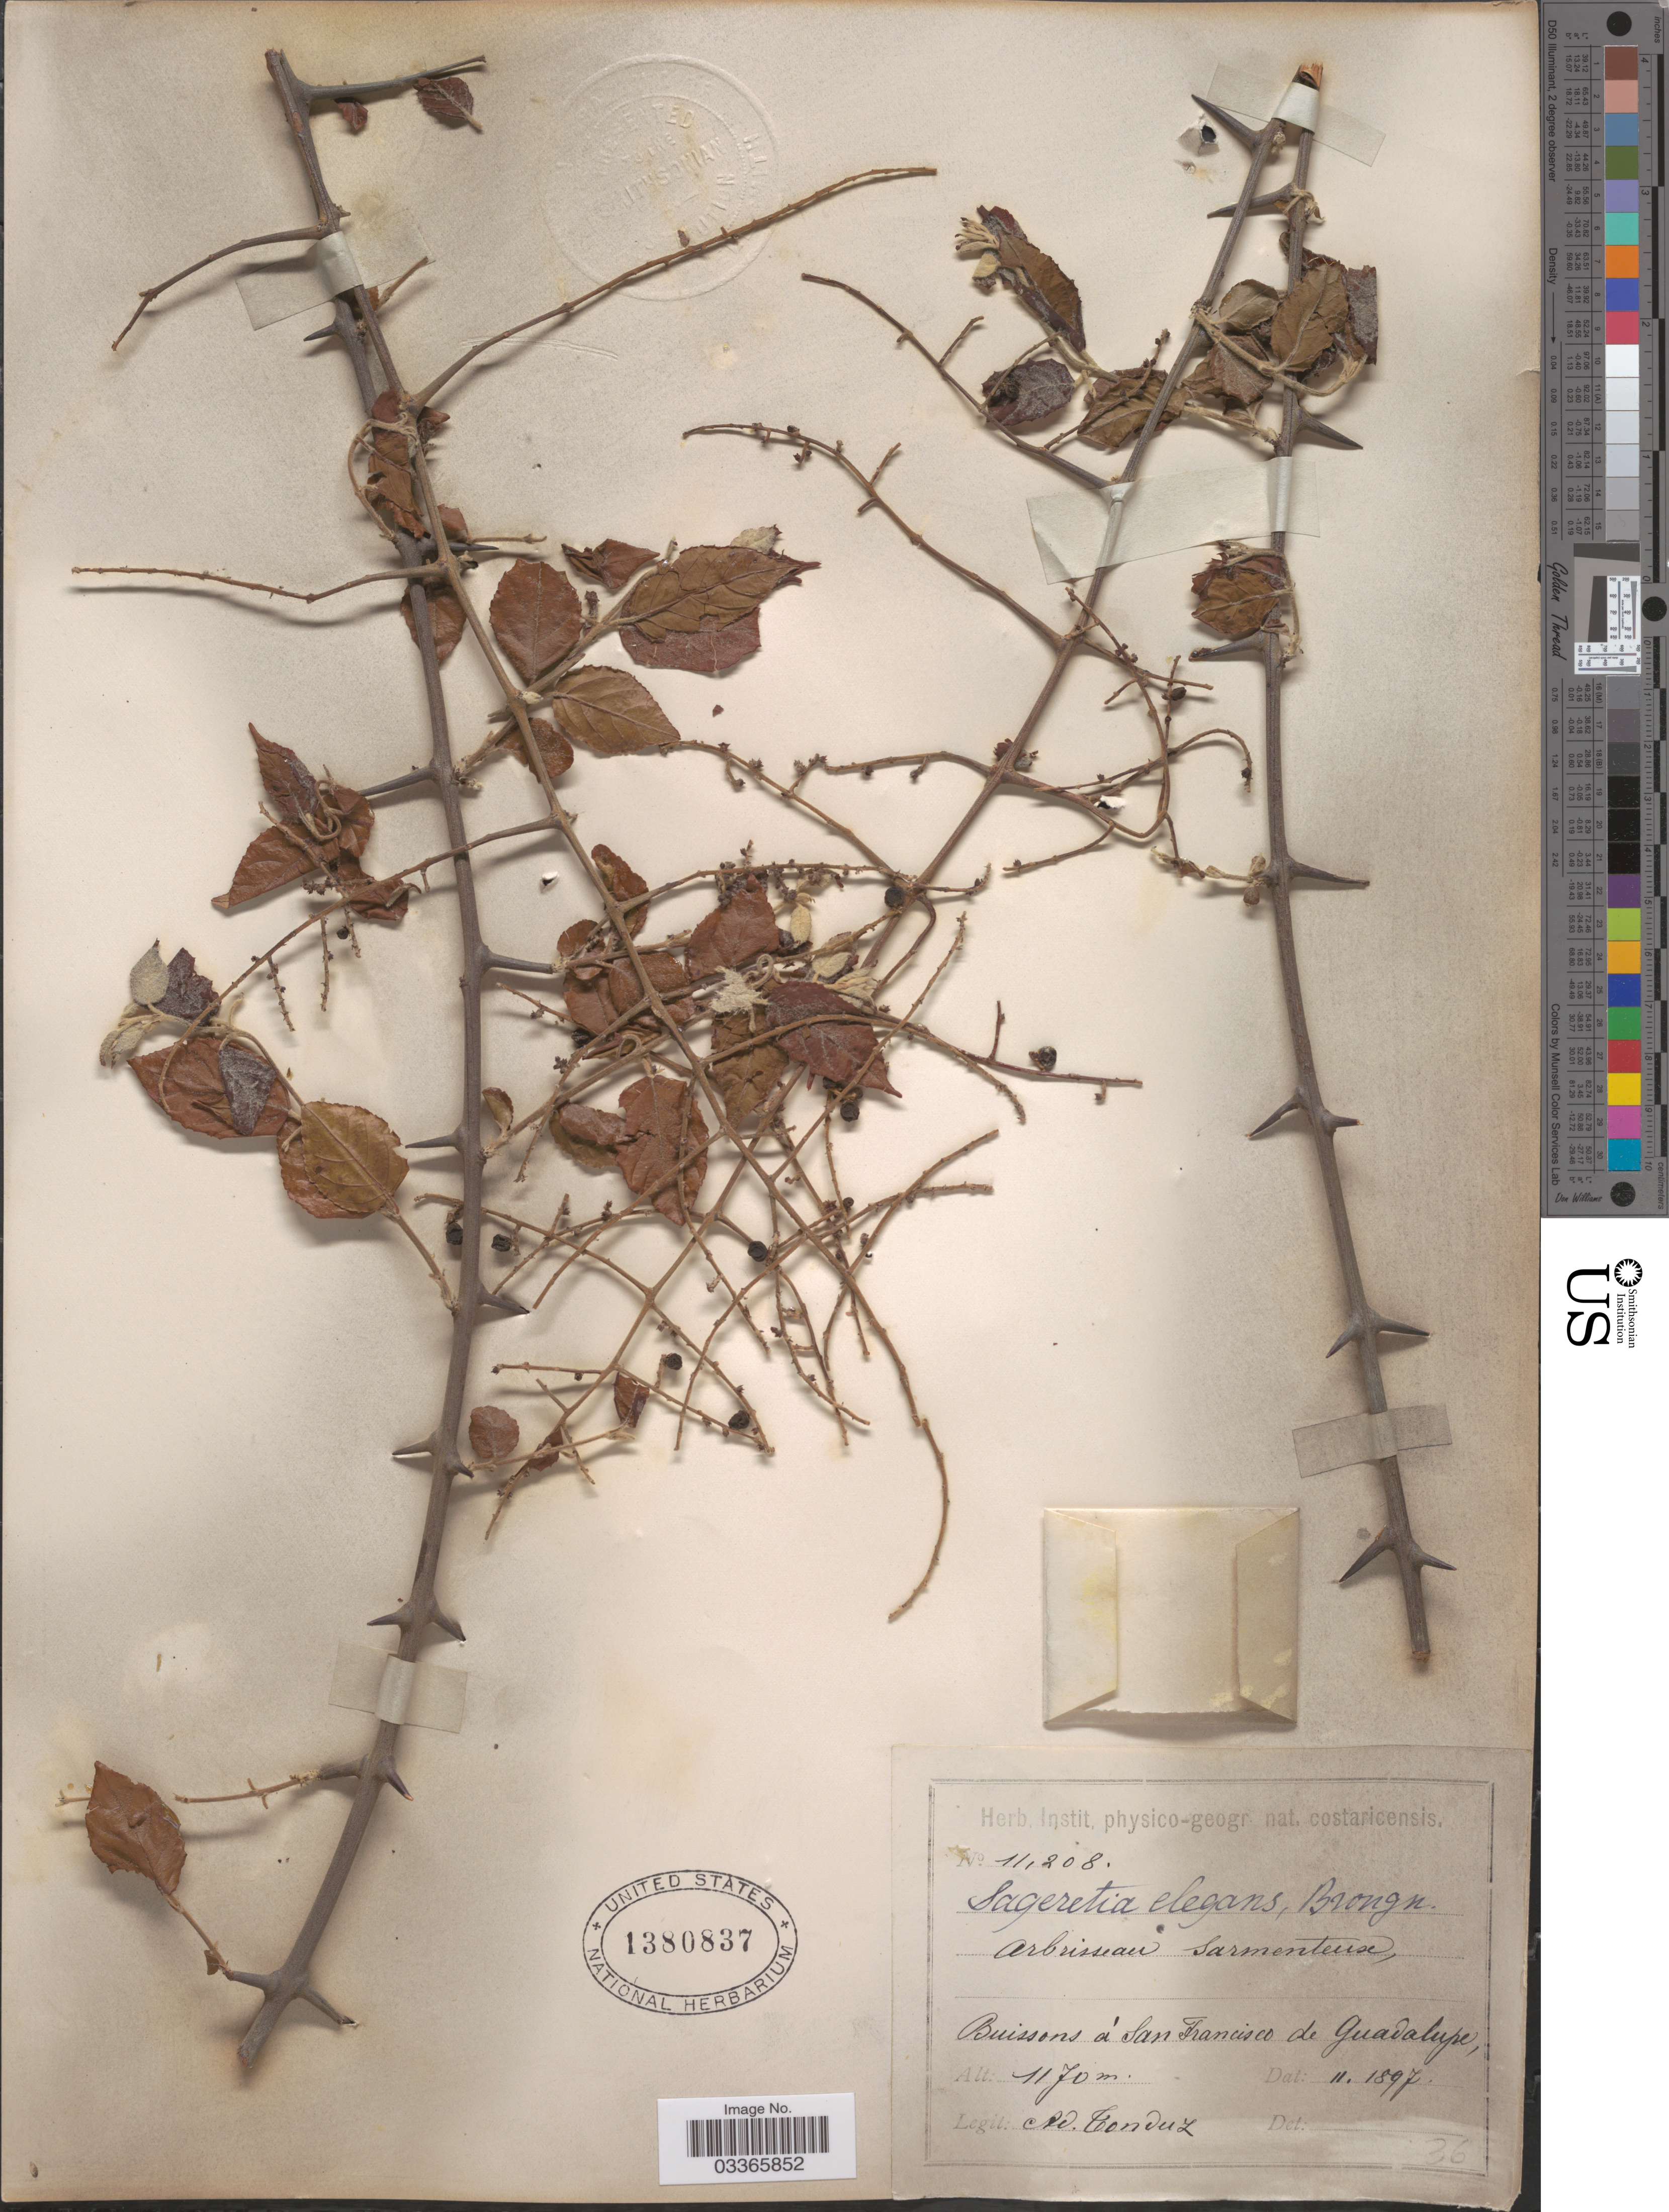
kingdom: Plantae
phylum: Tracheophyta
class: Magnoliopsida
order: Rosales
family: Rhamnaceae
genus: Sageretia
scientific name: Sageretia elegans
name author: (Kunth) Brongn.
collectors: A. Tonduz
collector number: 11208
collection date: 1897-11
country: Costa Rica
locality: Buissons á San Francisco de Guadalupe.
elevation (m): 1170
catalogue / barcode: US 1380837